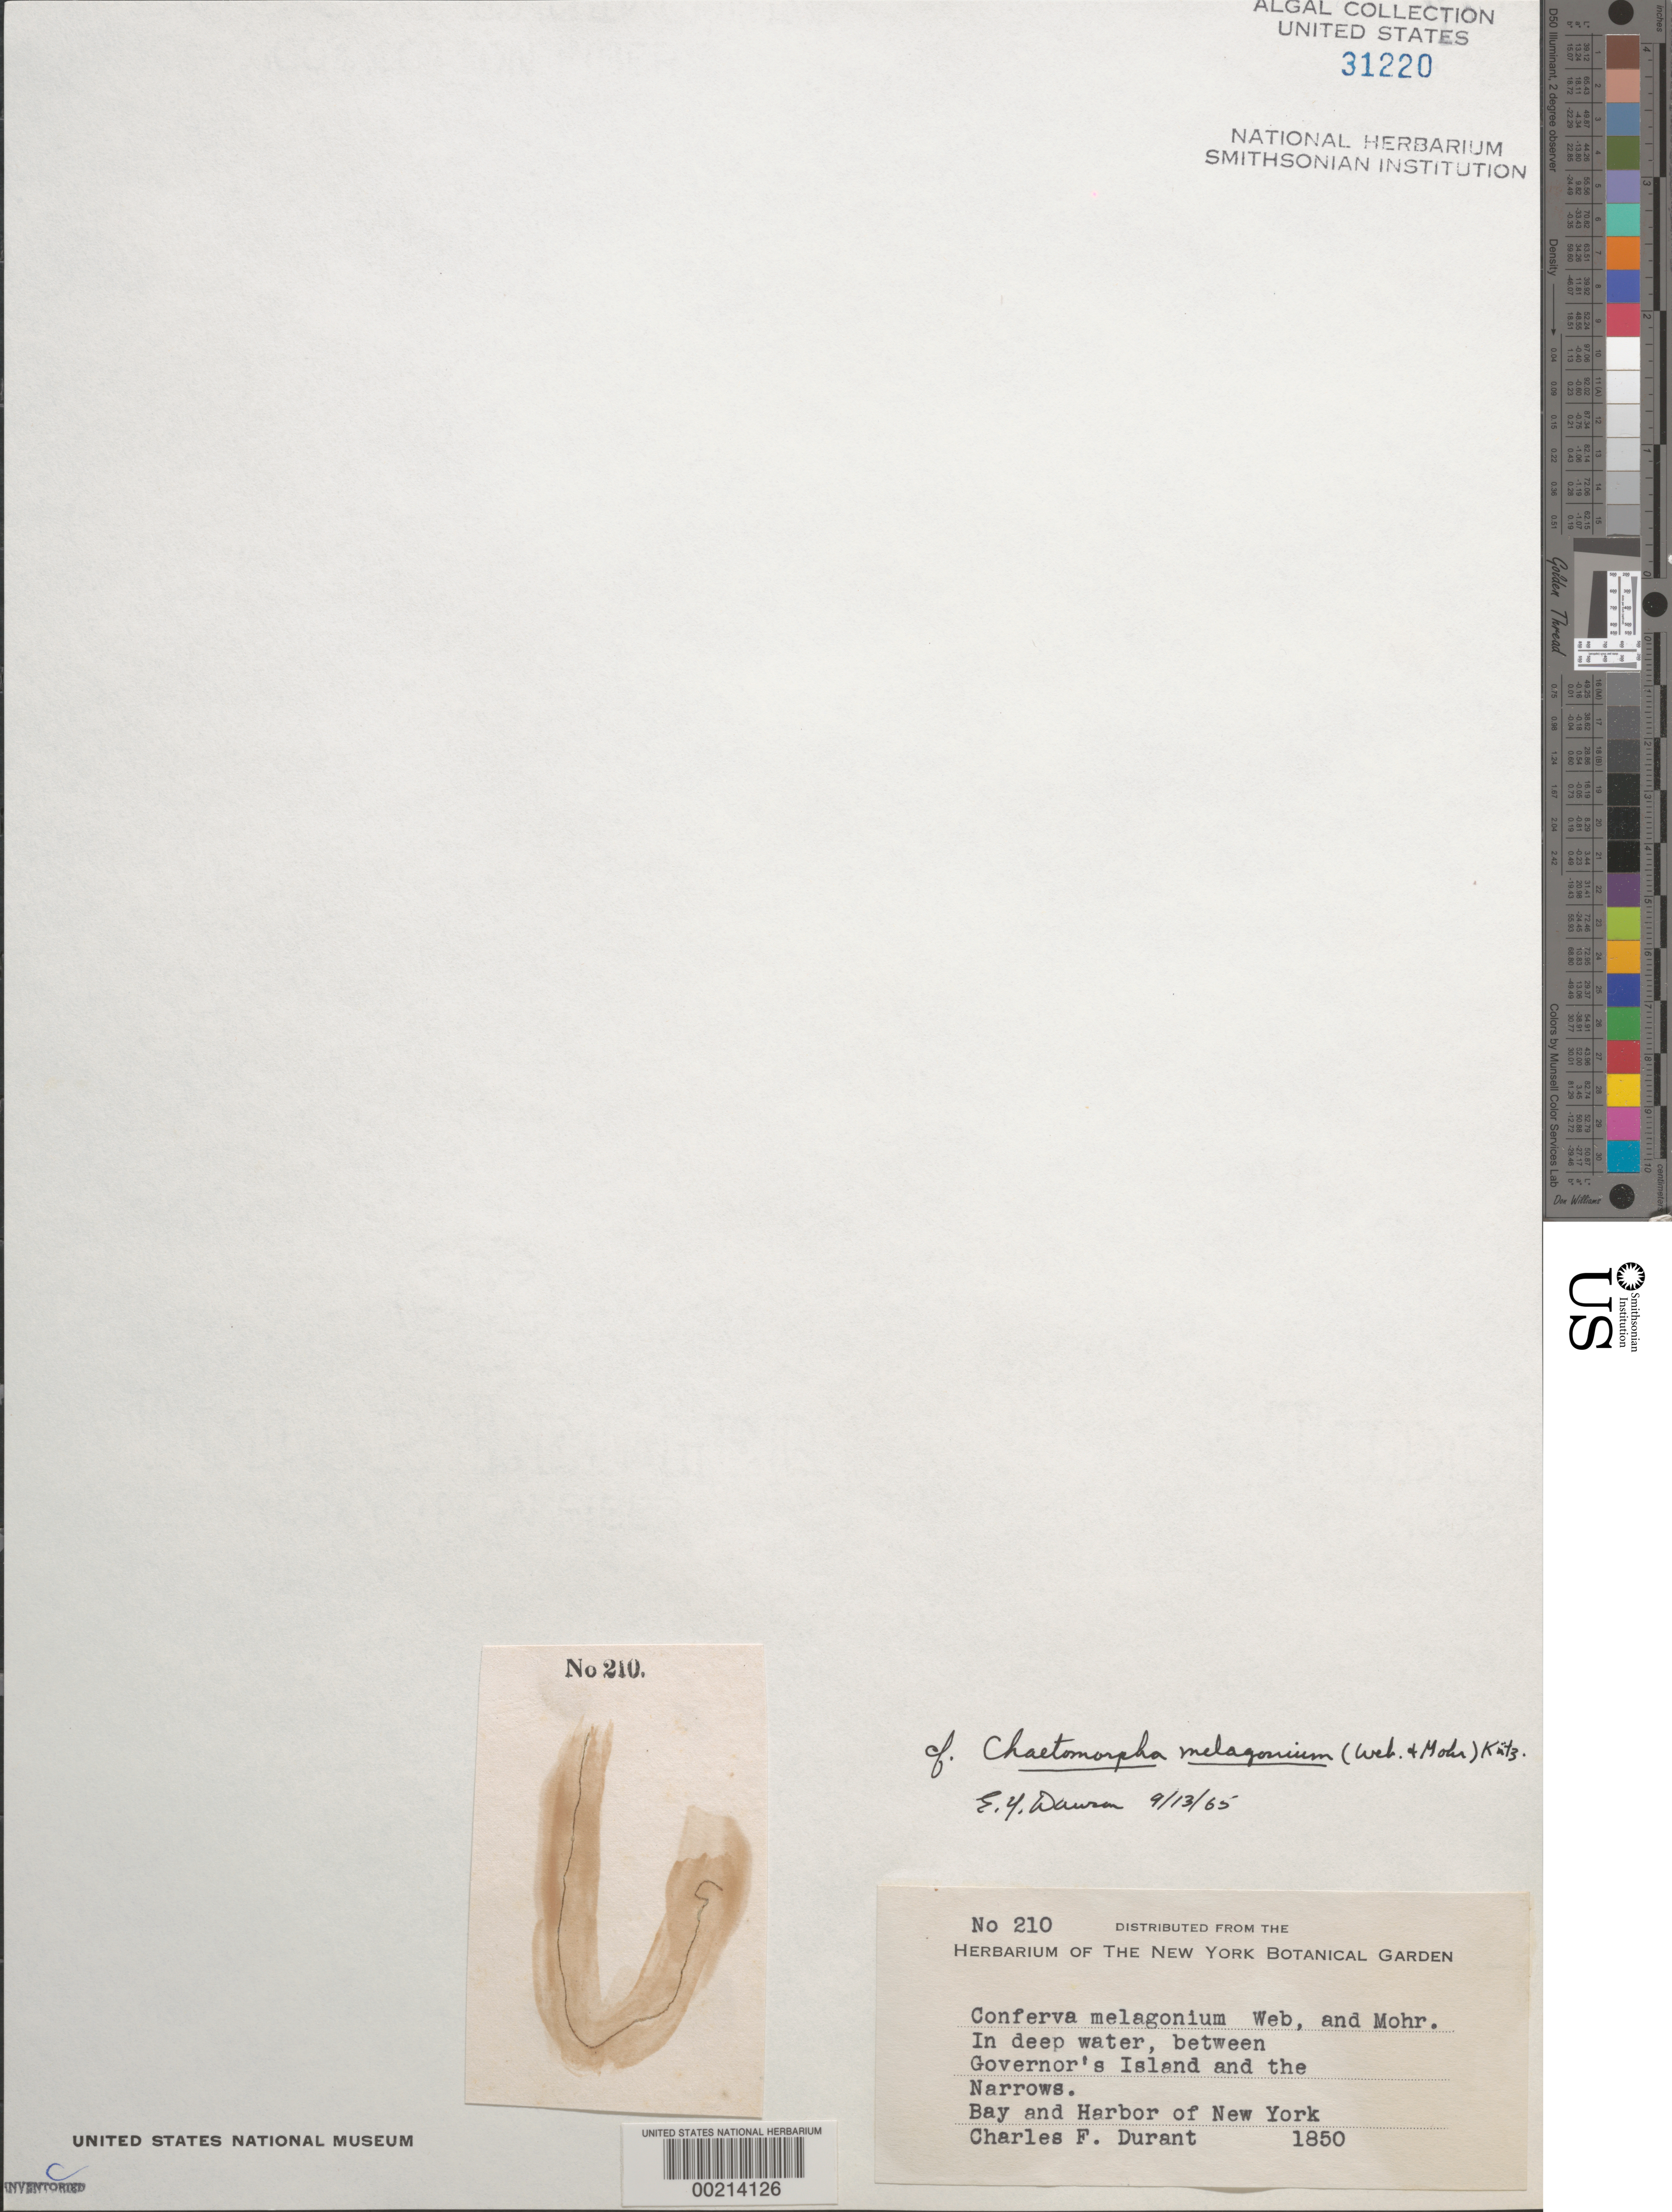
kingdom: Plantae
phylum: Chlorophyta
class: Ulvophyceae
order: Cladophorales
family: Cladophoraceae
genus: Chaetomorpha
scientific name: Chaetomorpha melagonium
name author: (F. Weber & D. Mohr) Kützing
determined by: Dawson, E. Y.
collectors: C. Durant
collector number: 210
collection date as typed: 1850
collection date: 1850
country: United States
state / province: New York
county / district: New York County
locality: New York Bay, between Governor's Island and Narrows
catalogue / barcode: US 31220